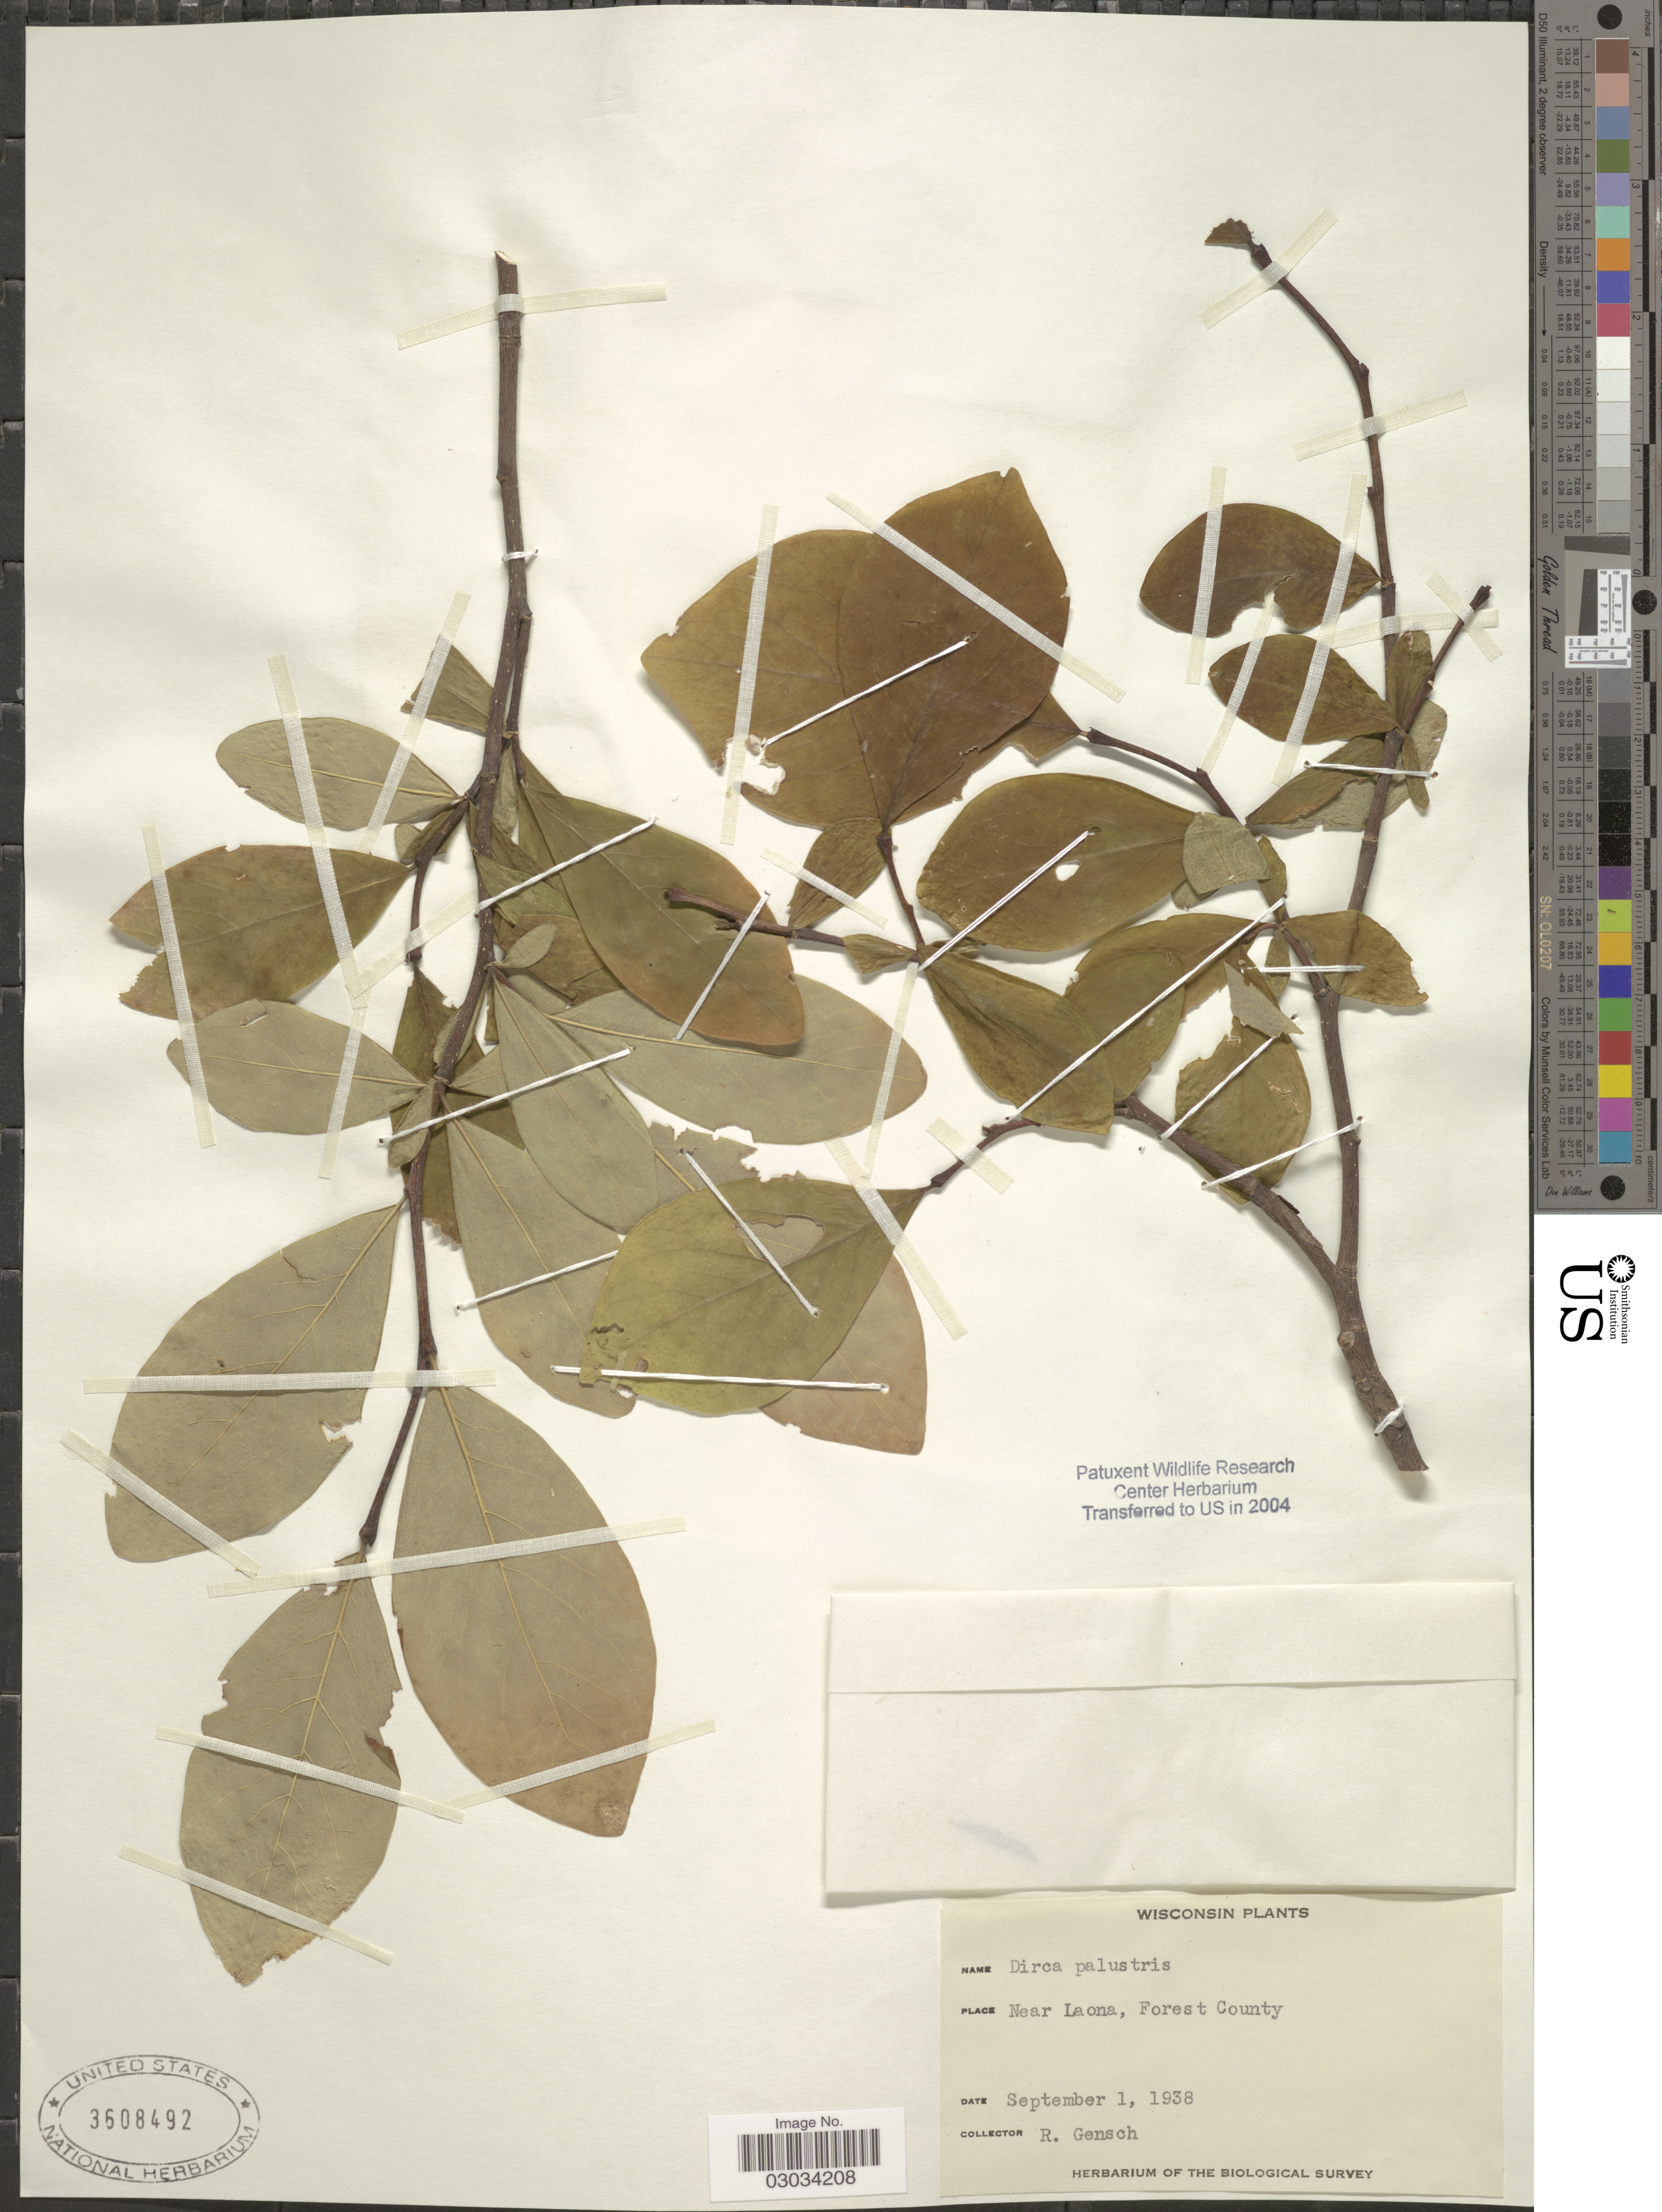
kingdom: Plantae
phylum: Tracheophyta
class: Magnoliopsida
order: Malvales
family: Thymelaeaceae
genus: Dirca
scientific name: Dirca palustris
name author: L.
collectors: R. Gensch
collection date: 1938-09-01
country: United States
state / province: Wisconsin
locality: Near Laona, Forest County.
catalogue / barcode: US 3608492